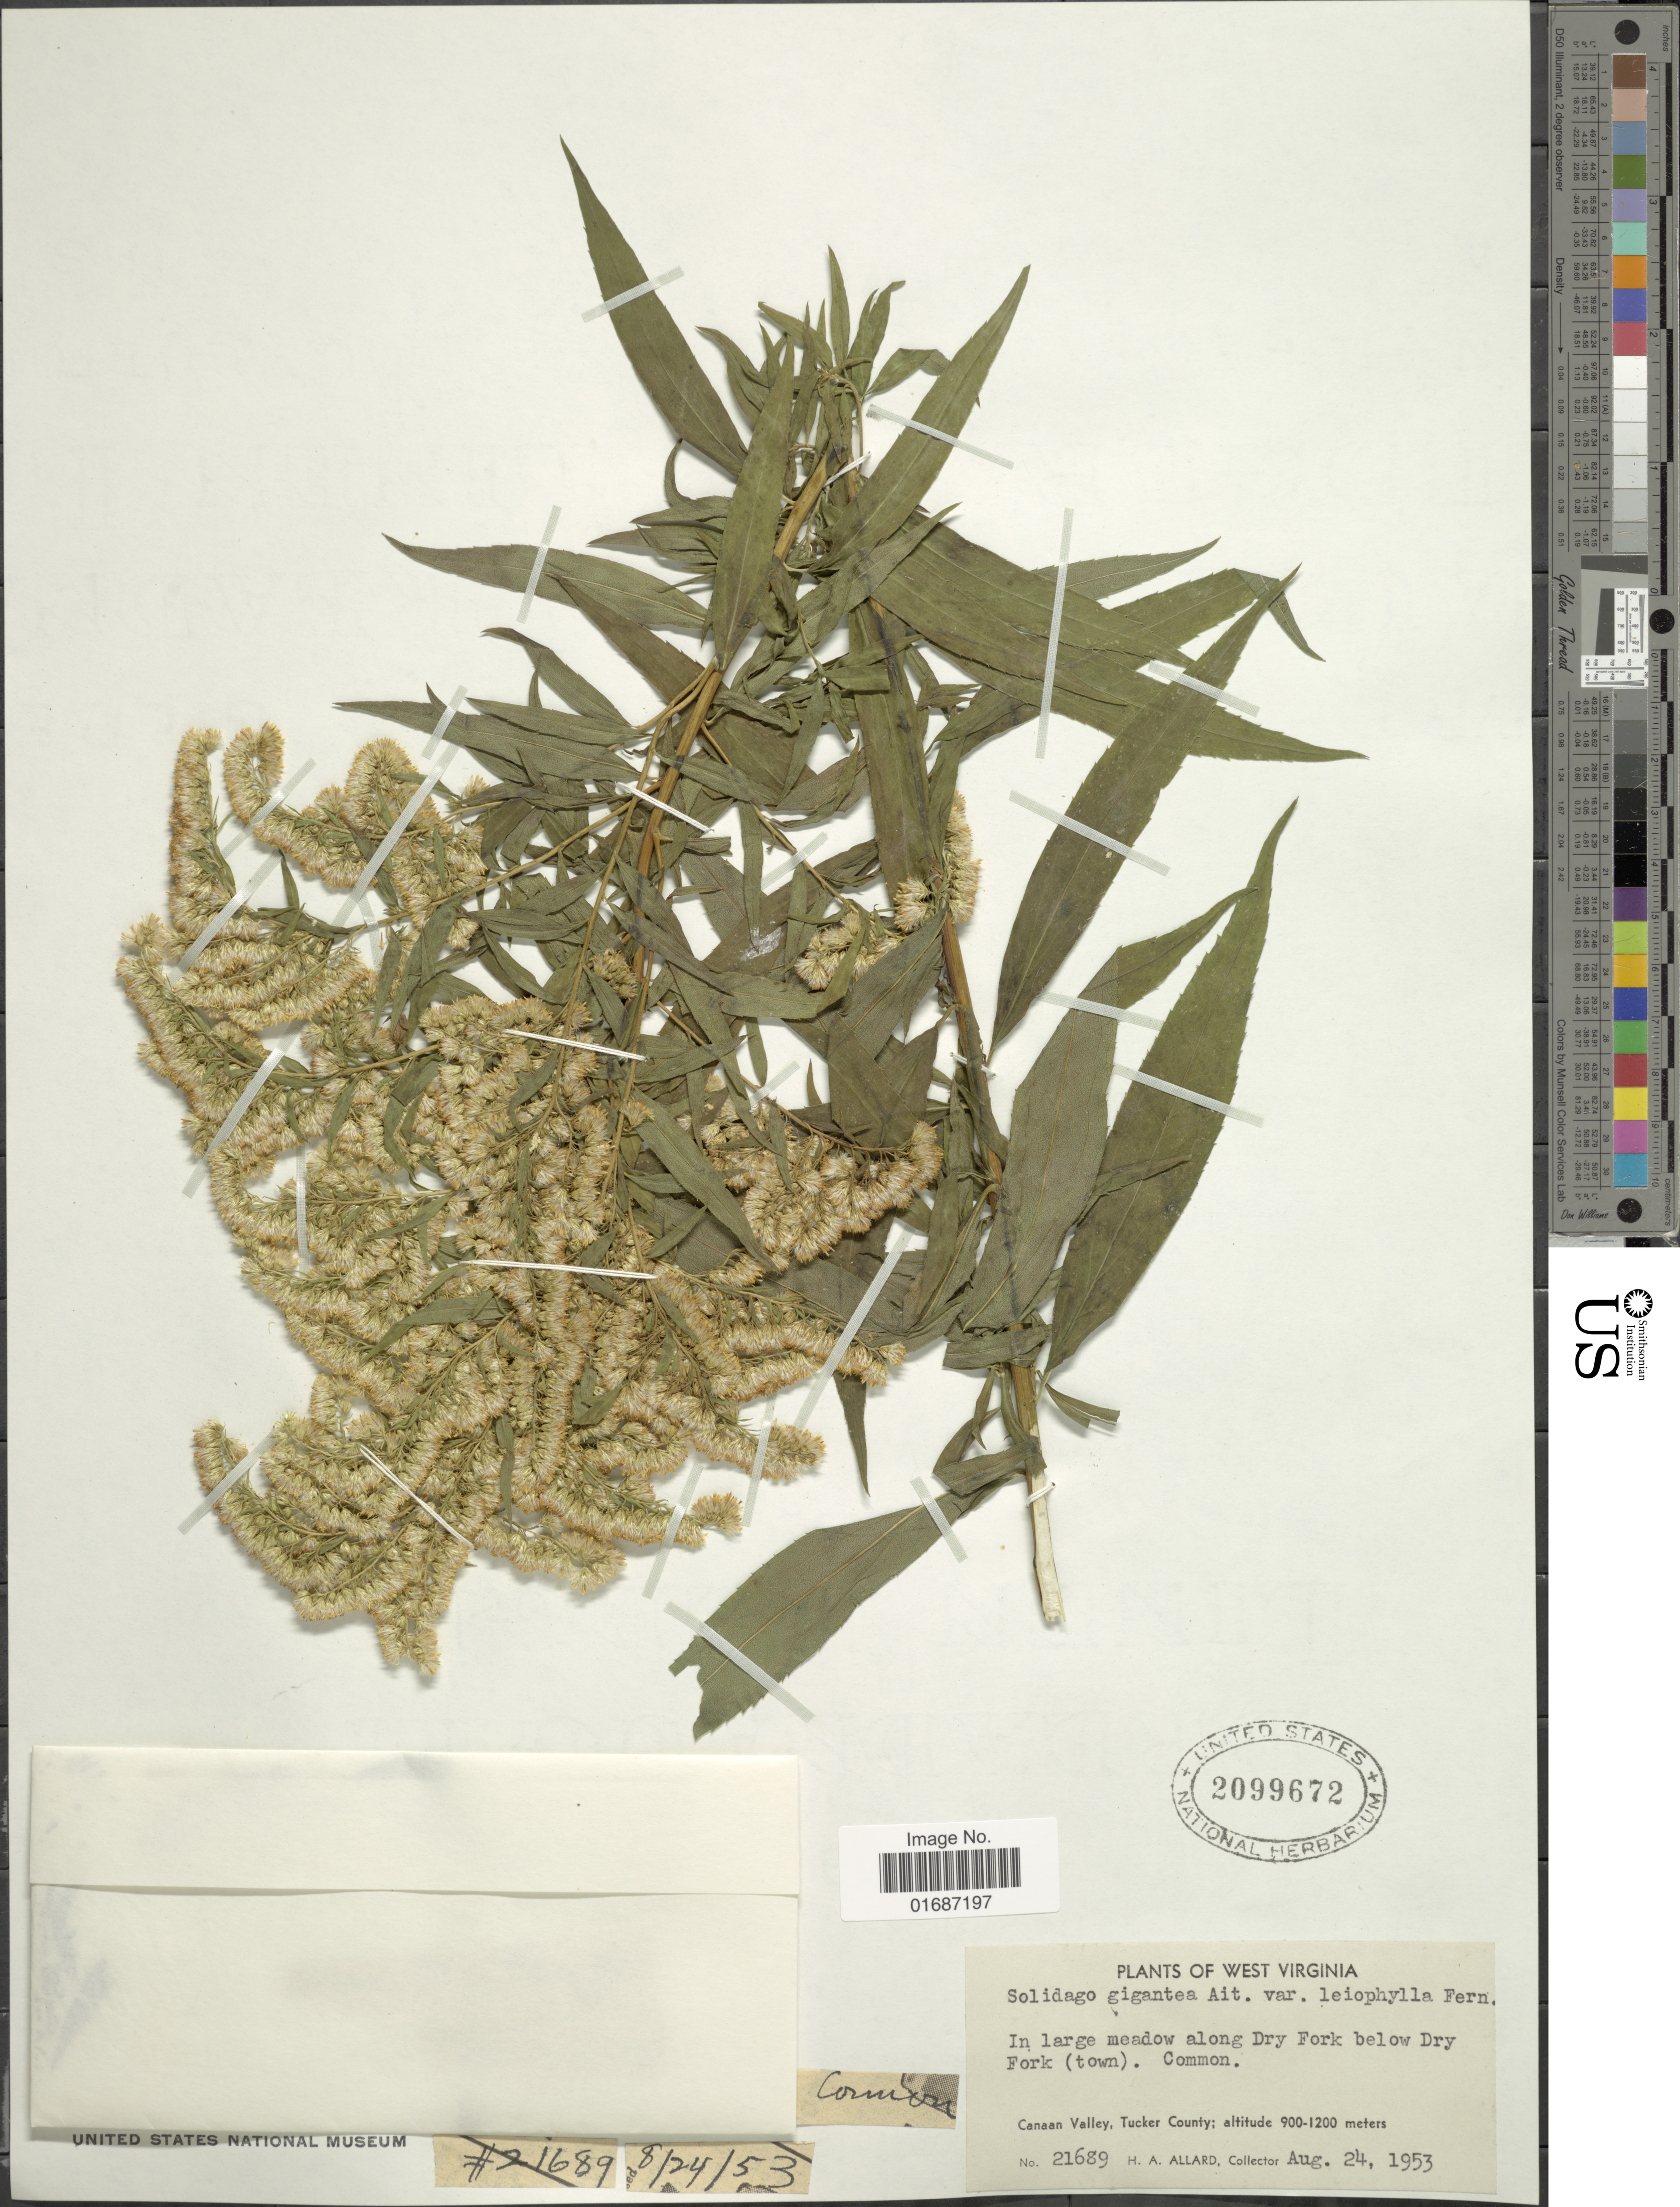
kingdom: Plantae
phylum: Tracheophyta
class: Magnoliopsida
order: Asterales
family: Asteraceae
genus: Solidago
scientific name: Solidago gigantea var. leiophylla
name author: Fernald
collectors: H. A. Allard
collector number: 21689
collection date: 1953-08-24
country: United States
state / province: West Virginia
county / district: Tucker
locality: In large meadow along Dry Fork below Dry Fork (town), Canaan Valley, Tucker County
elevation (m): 900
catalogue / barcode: US 2099672